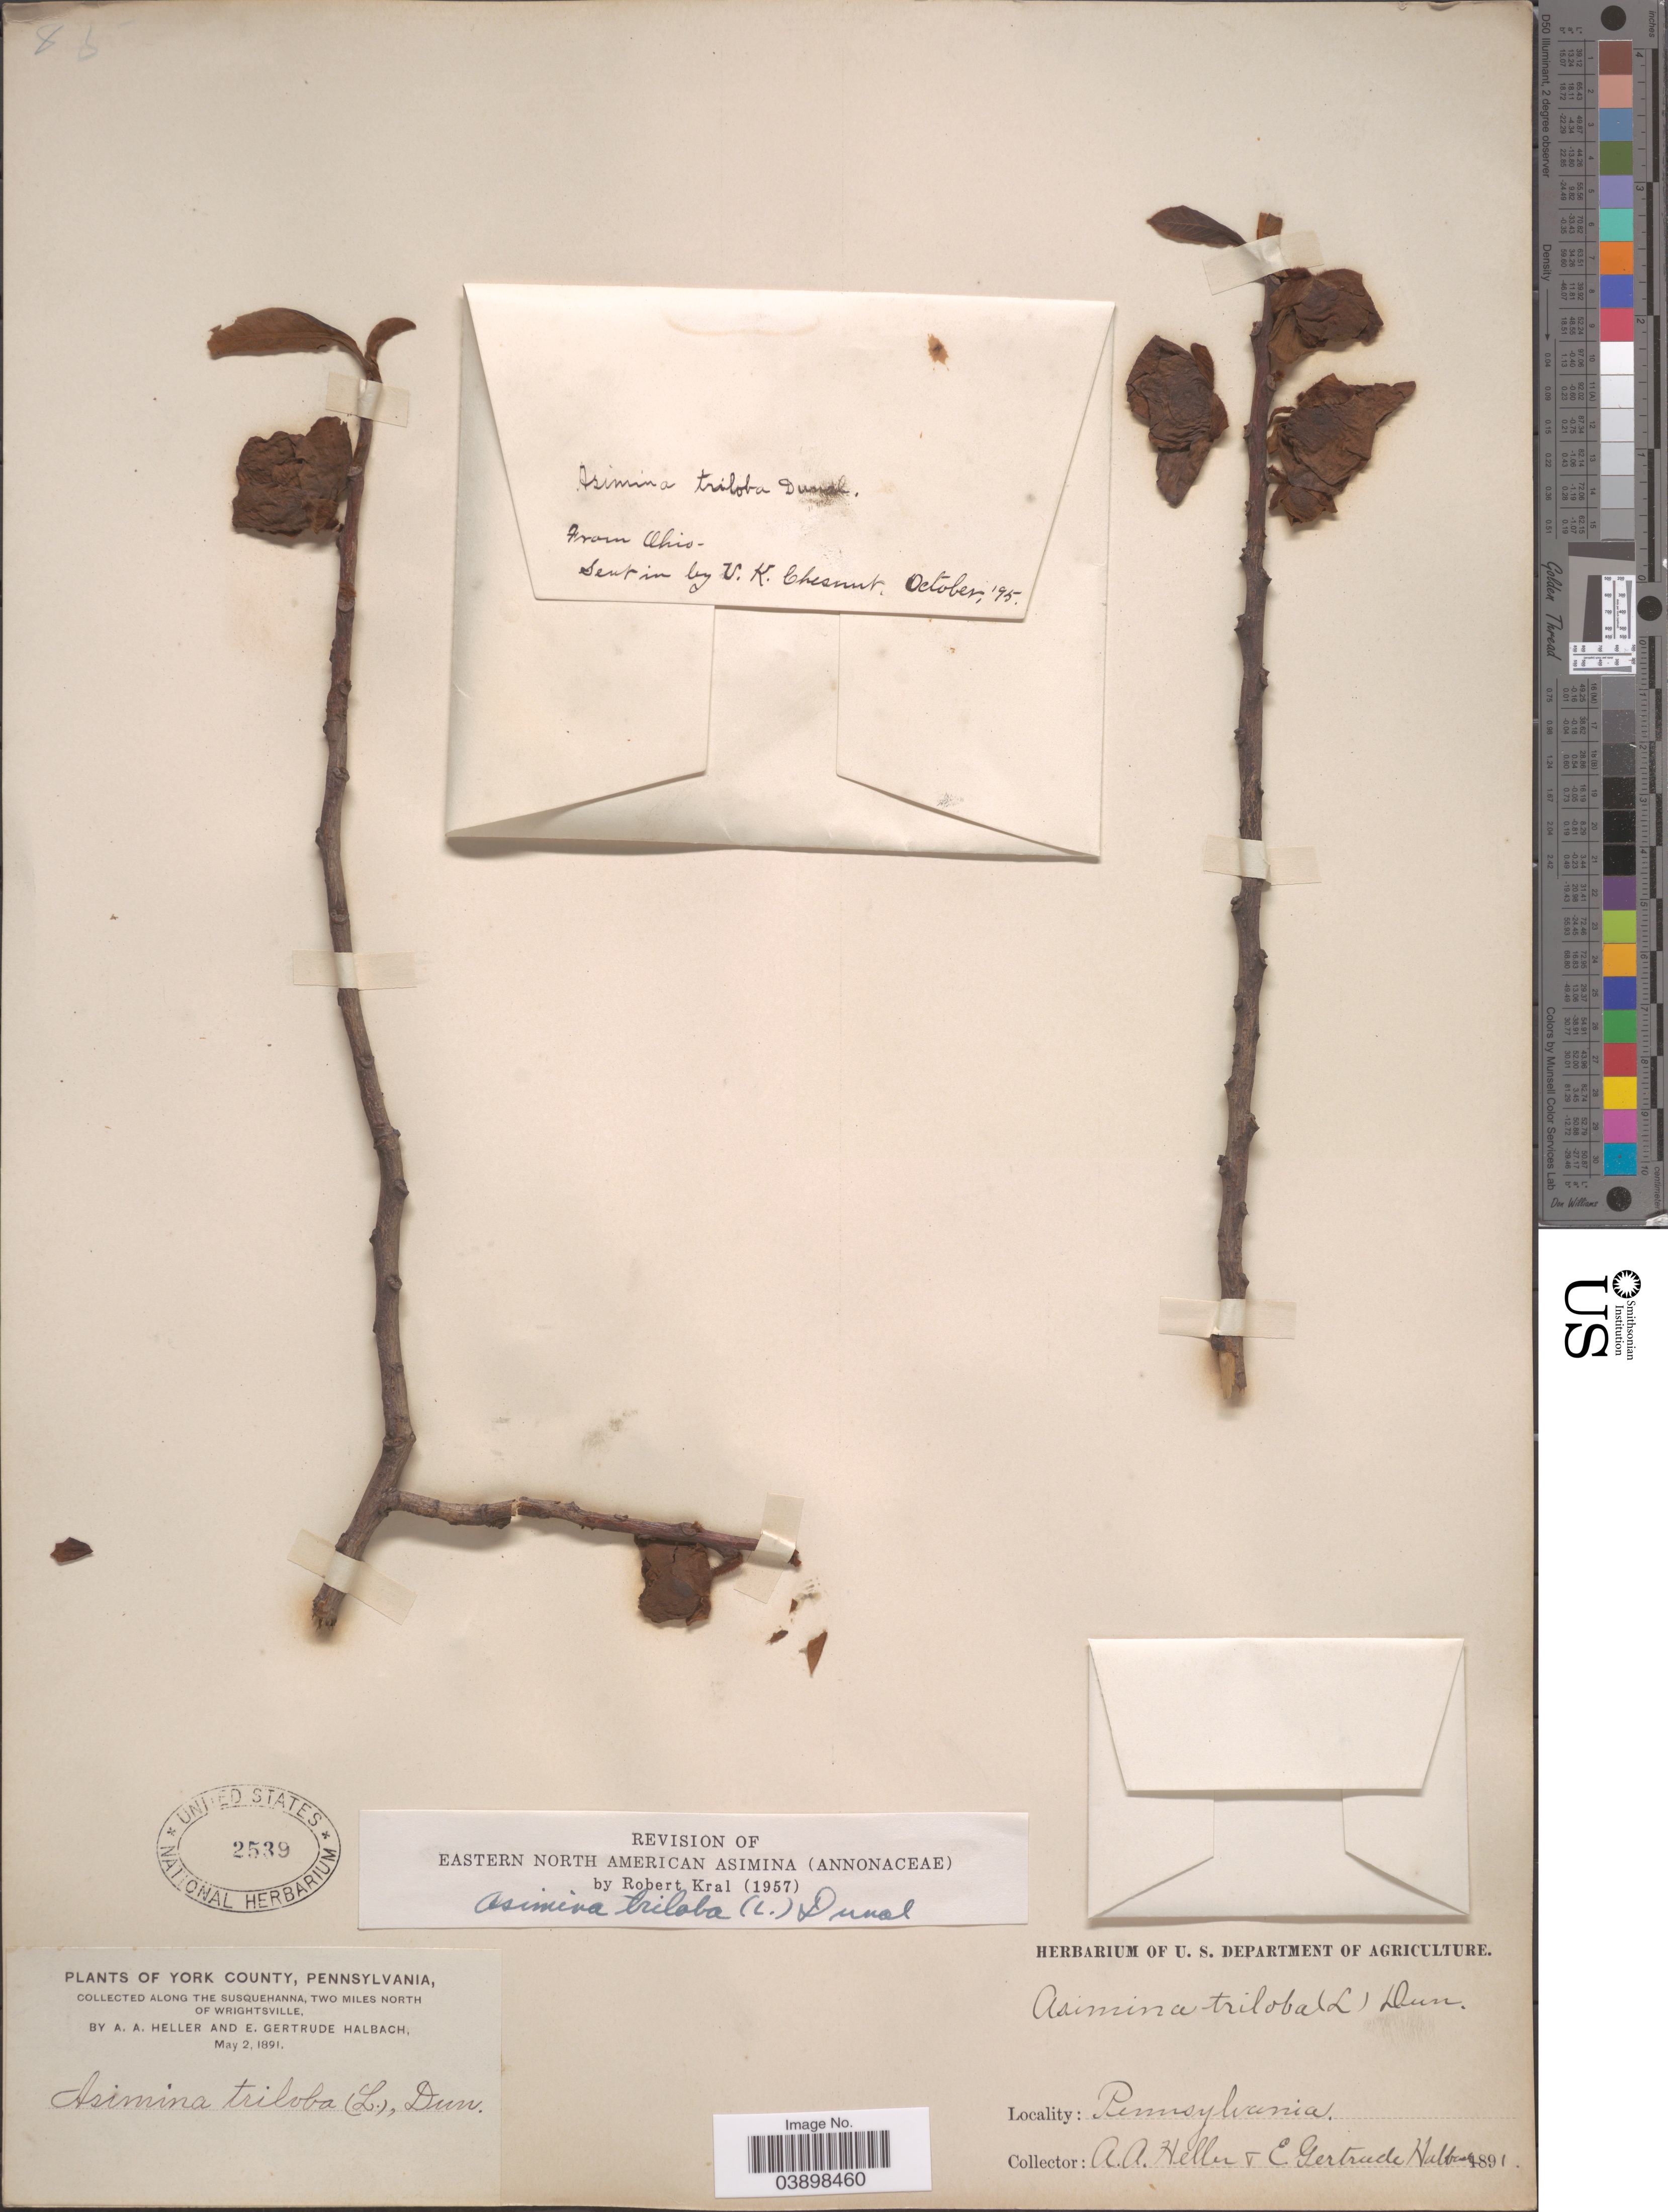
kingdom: Plantae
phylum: Tracheophyta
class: Magnoliopsida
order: Magnoliales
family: Annonaceae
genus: Asimina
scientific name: Asimina triloba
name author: (L.) Dunal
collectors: A. A. Heller & E. Gertrude Heller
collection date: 1891-05-02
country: United States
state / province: Pennsylvania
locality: York County. Along the Susquehanna, two miles North of Wrightsville.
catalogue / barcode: US 2539